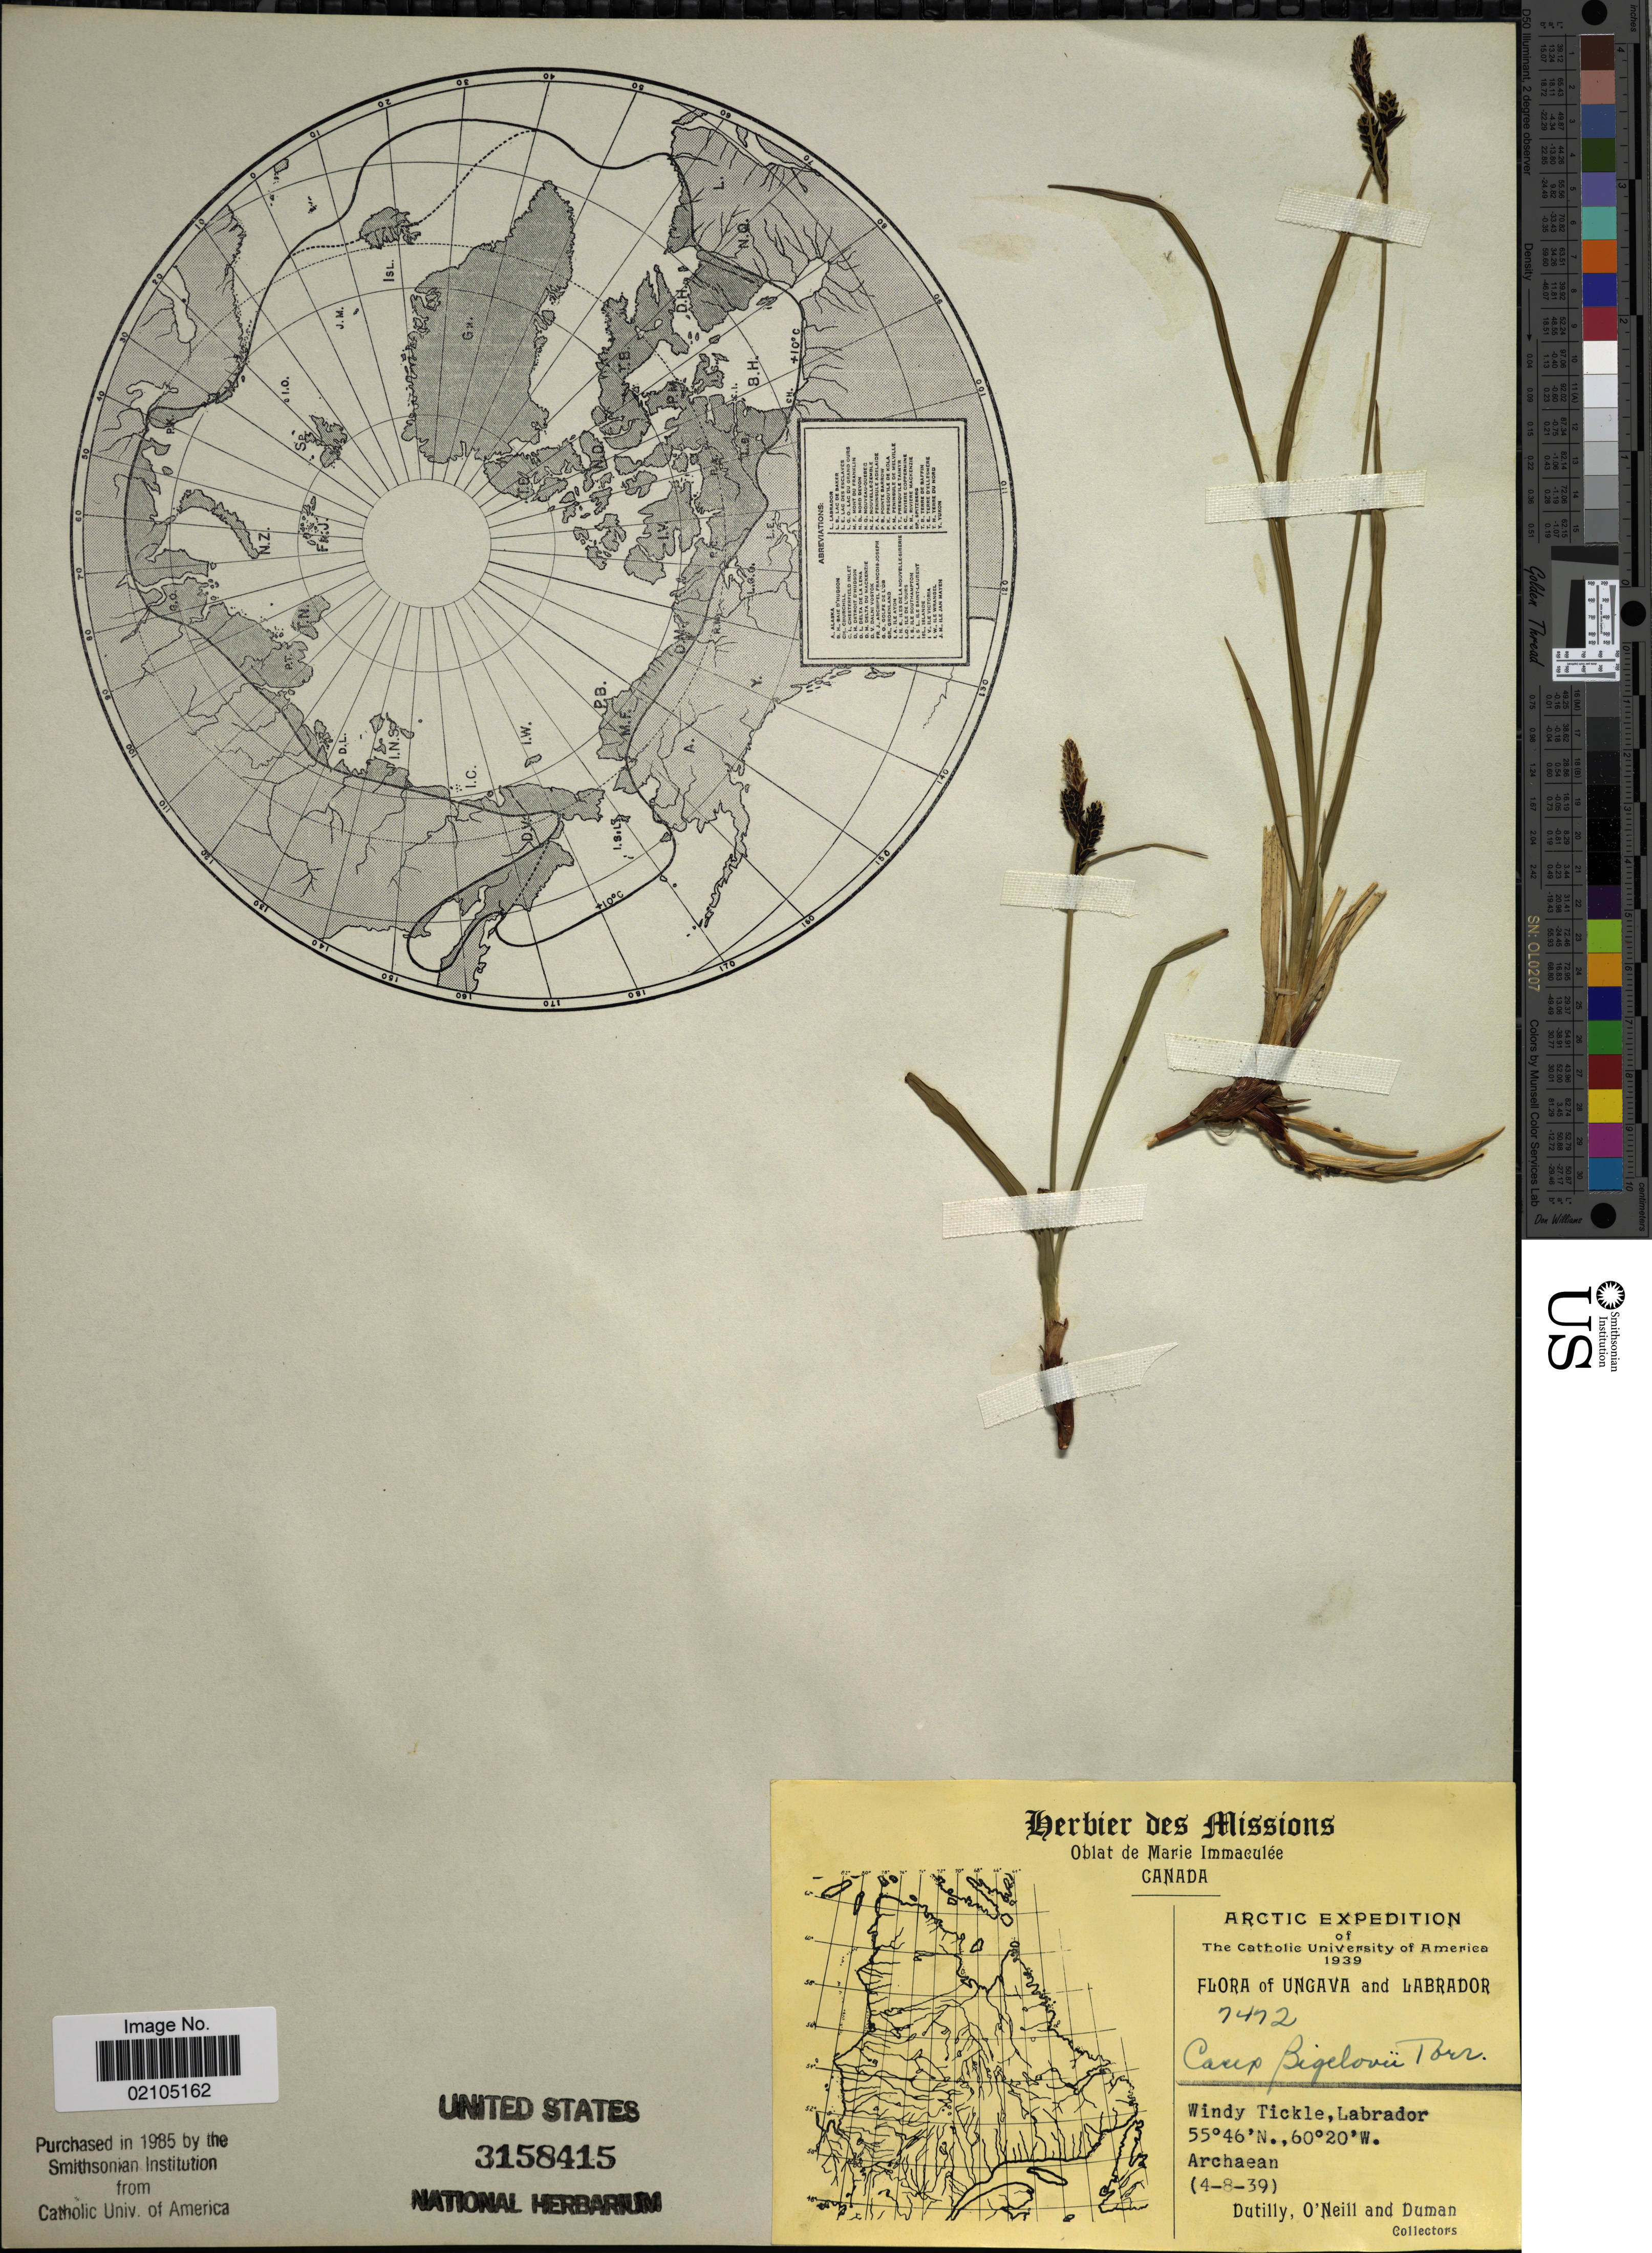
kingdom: Plantae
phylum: Tracheophyta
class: Liliopsida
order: Poales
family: Cyperaceae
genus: Carex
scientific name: Carex bigelowii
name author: Torr. ex Schwein.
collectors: -. Dutilly, -. O'Neill & -. Duman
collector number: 7472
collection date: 1939-08-04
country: Canada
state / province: Newfoundland and Labrador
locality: Windy Tickle, Labrador. Archaean. Arctic.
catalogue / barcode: US 3158415